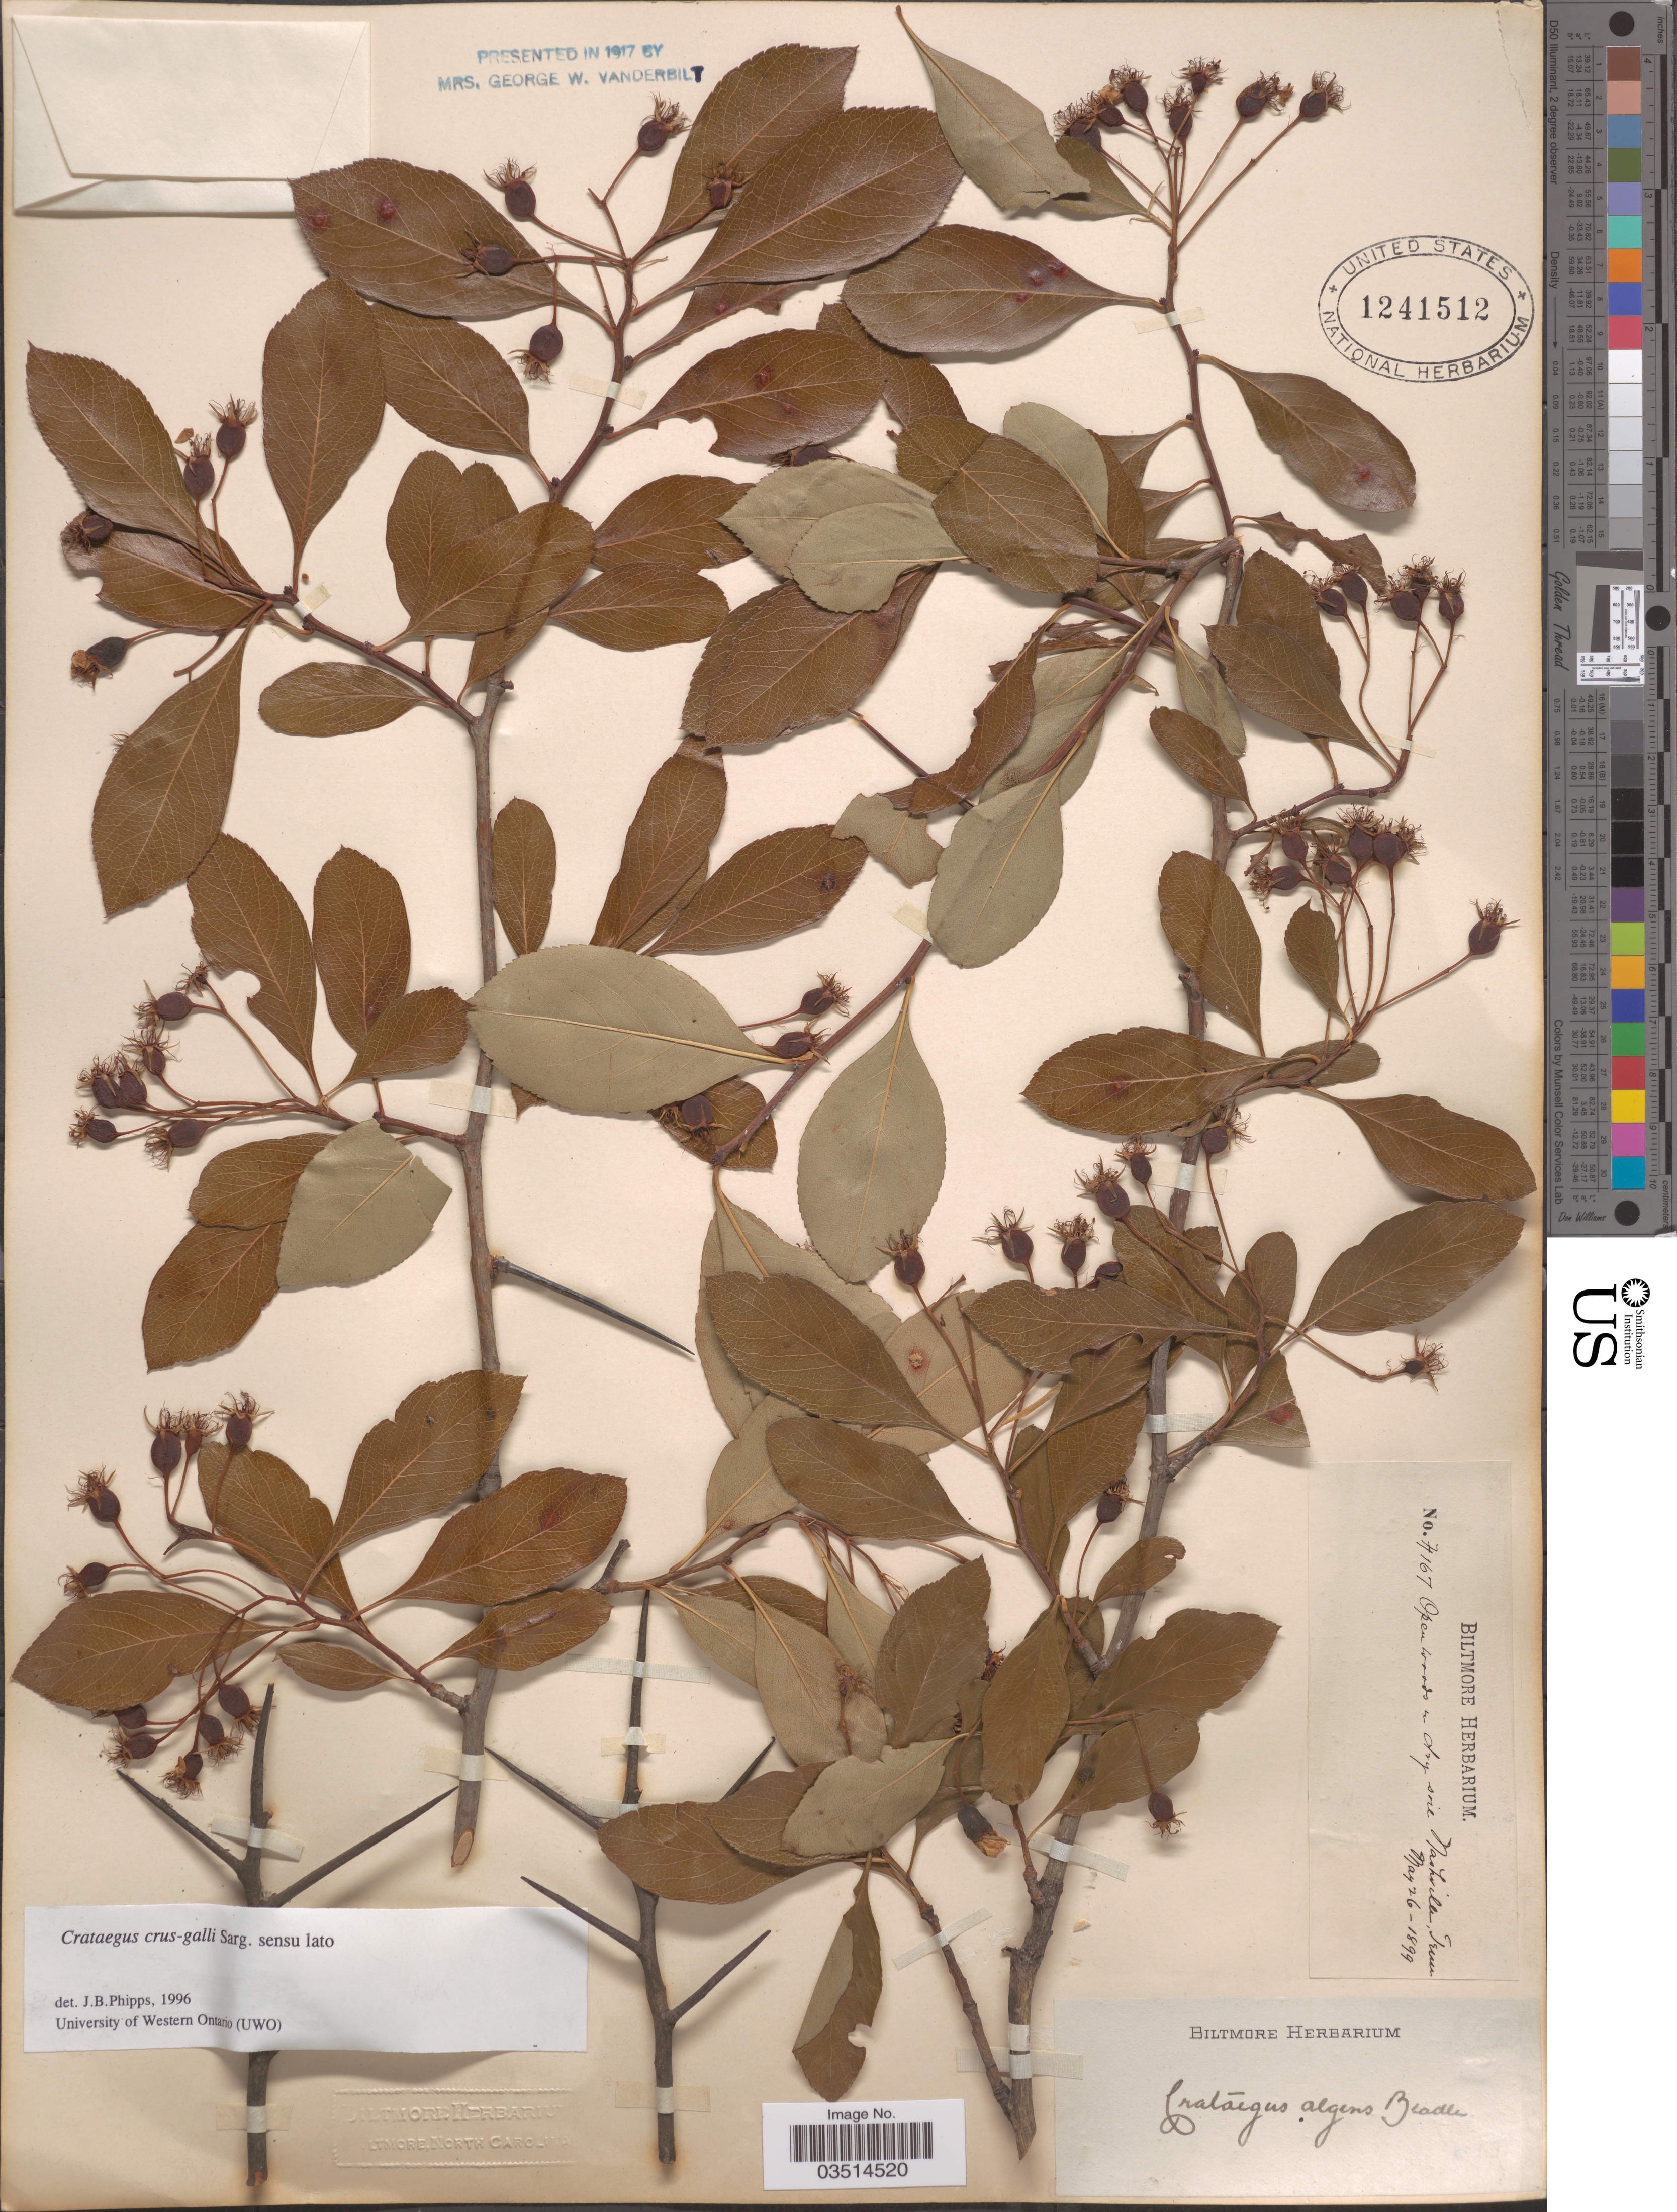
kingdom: Plantae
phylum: Tracheophyta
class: Magnoliopsida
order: Rosales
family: Rosaceae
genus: Crataegus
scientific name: Crataegus crus-galli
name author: L.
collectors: ex herb. Biltmore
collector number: H167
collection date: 1899-05-26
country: United States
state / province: Tennessee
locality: Nashville.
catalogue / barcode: US 1241512